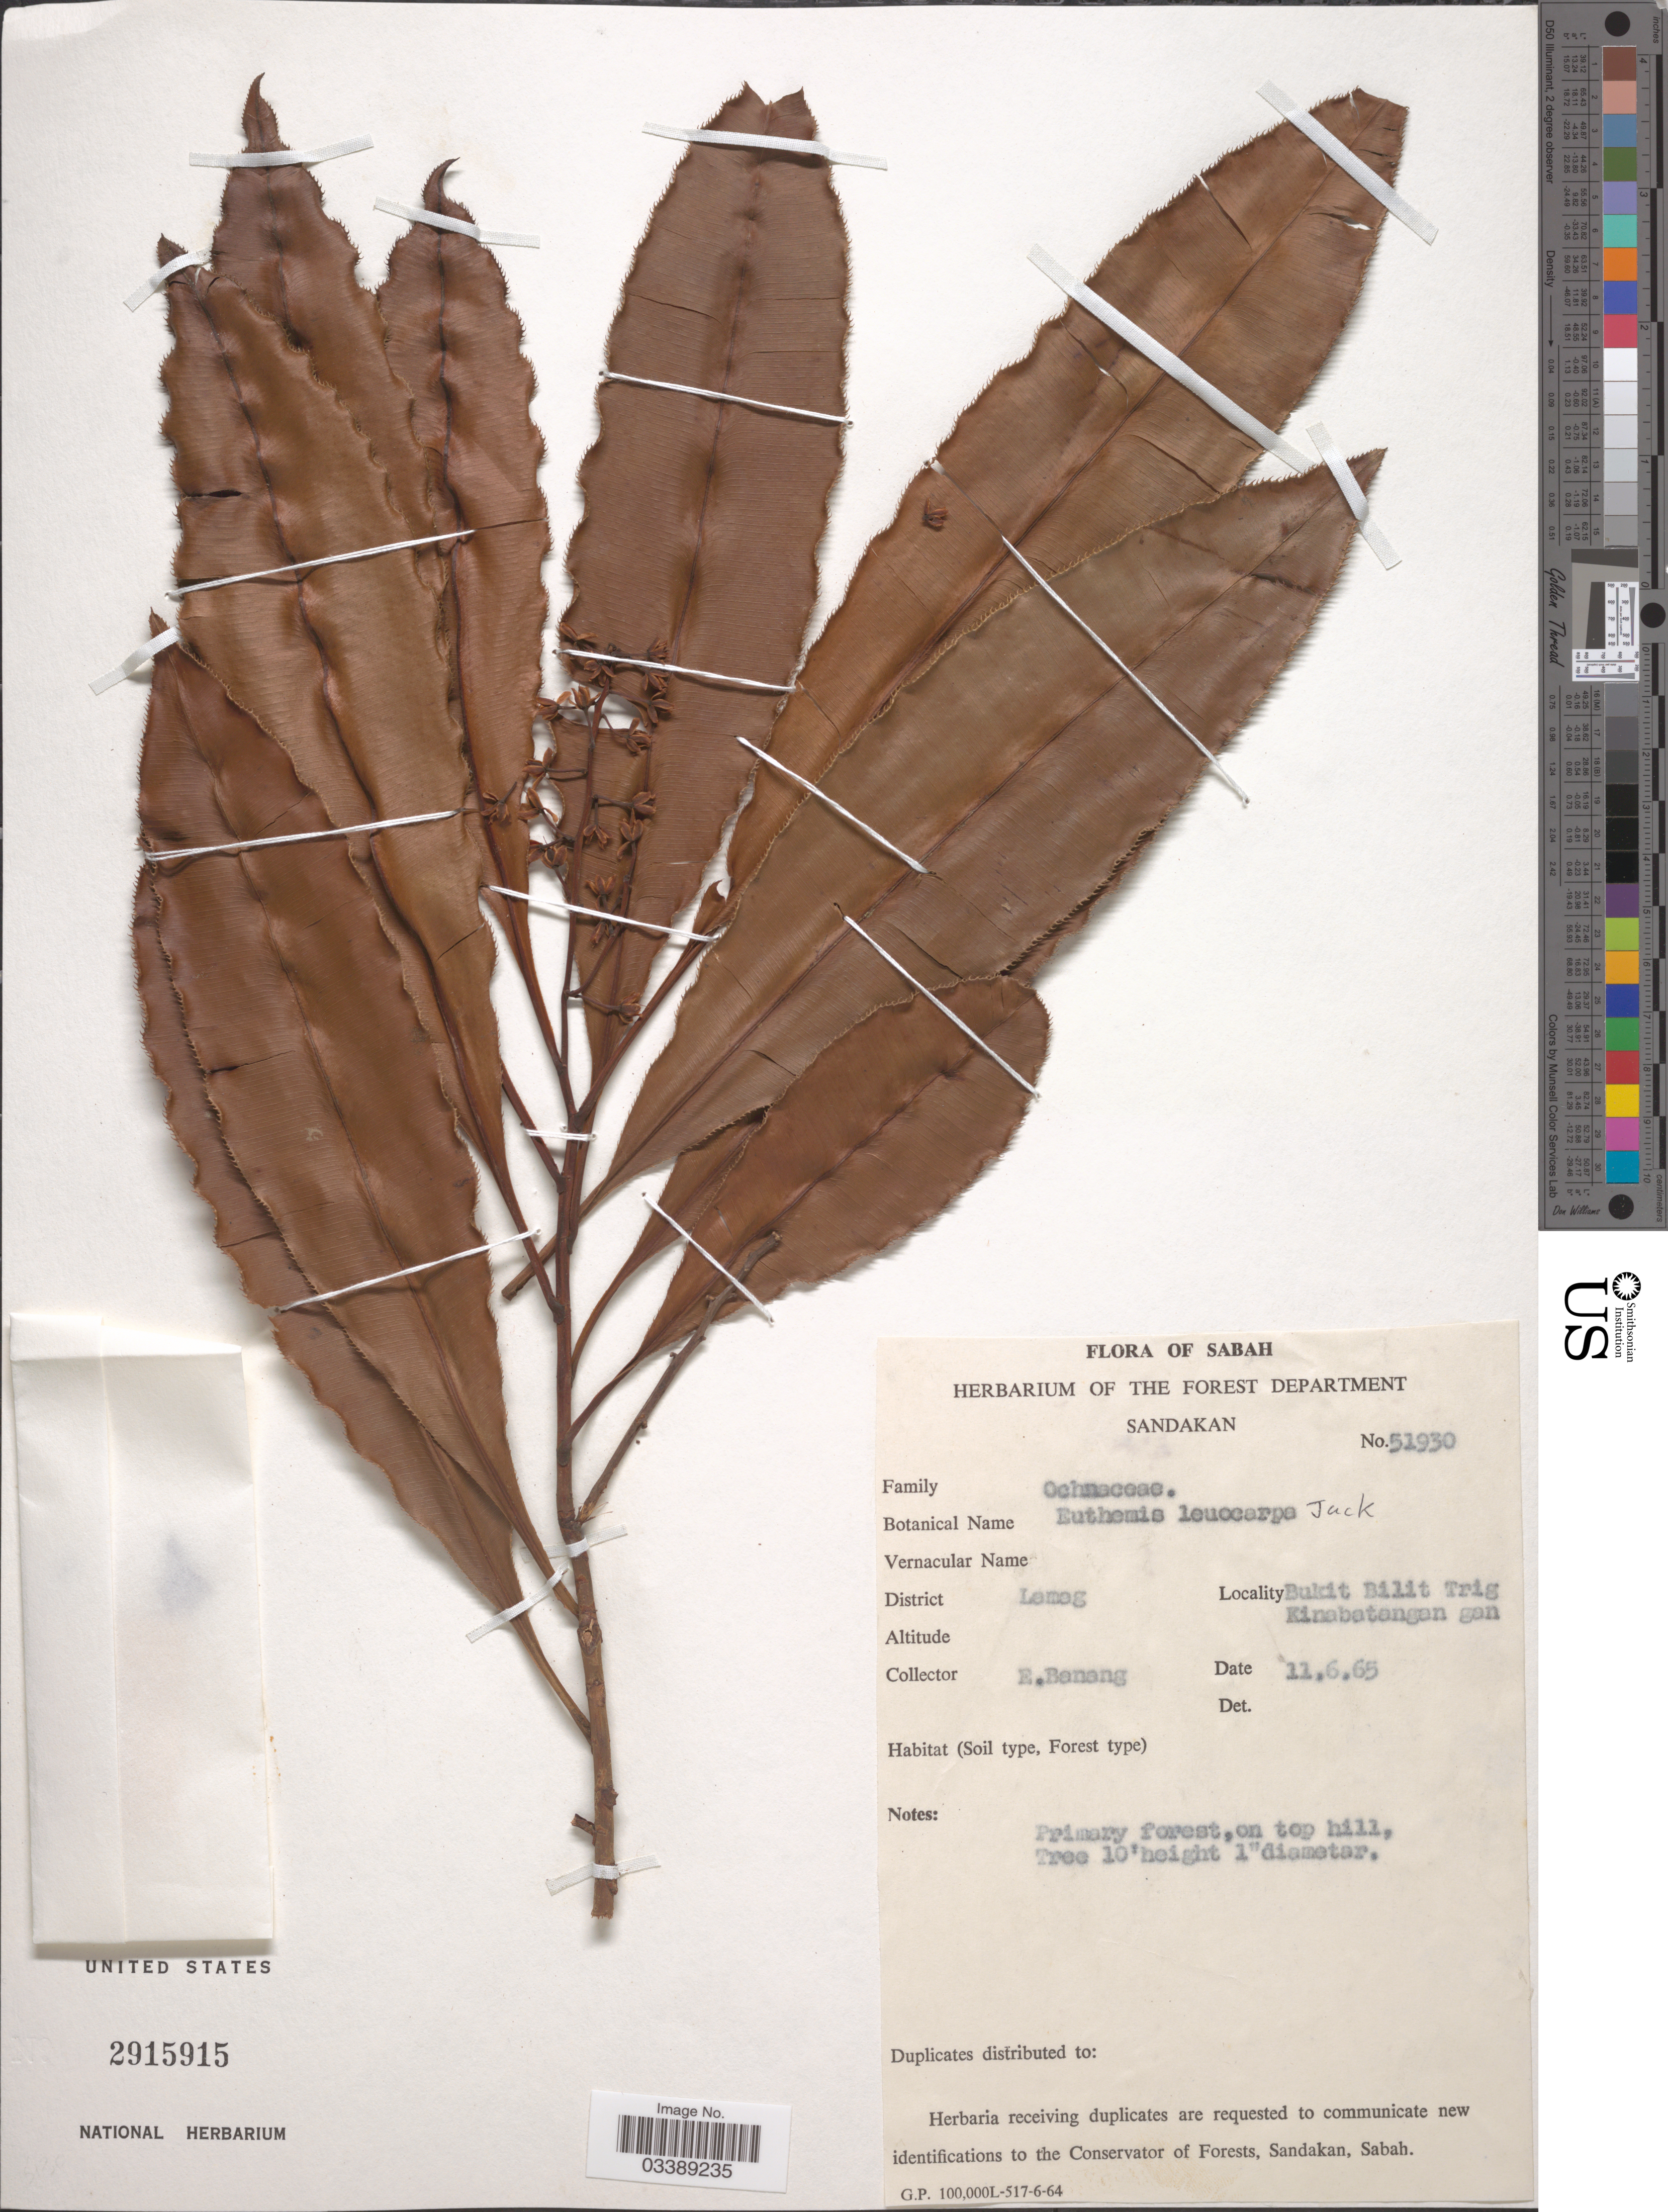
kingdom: Plantae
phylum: Tracheophyta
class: Magnoliopsida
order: Malpighiales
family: Ochnaceae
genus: Euthemis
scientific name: Euthemis leucocarpa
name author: Jack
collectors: E. Banang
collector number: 51930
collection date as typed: Transcribed d/m/y: 11/6/65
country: Malaysia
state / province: Sabah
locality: District Lamag. Bukit Bilit Trig Kinabatangan gan.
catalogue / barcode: US 2915915